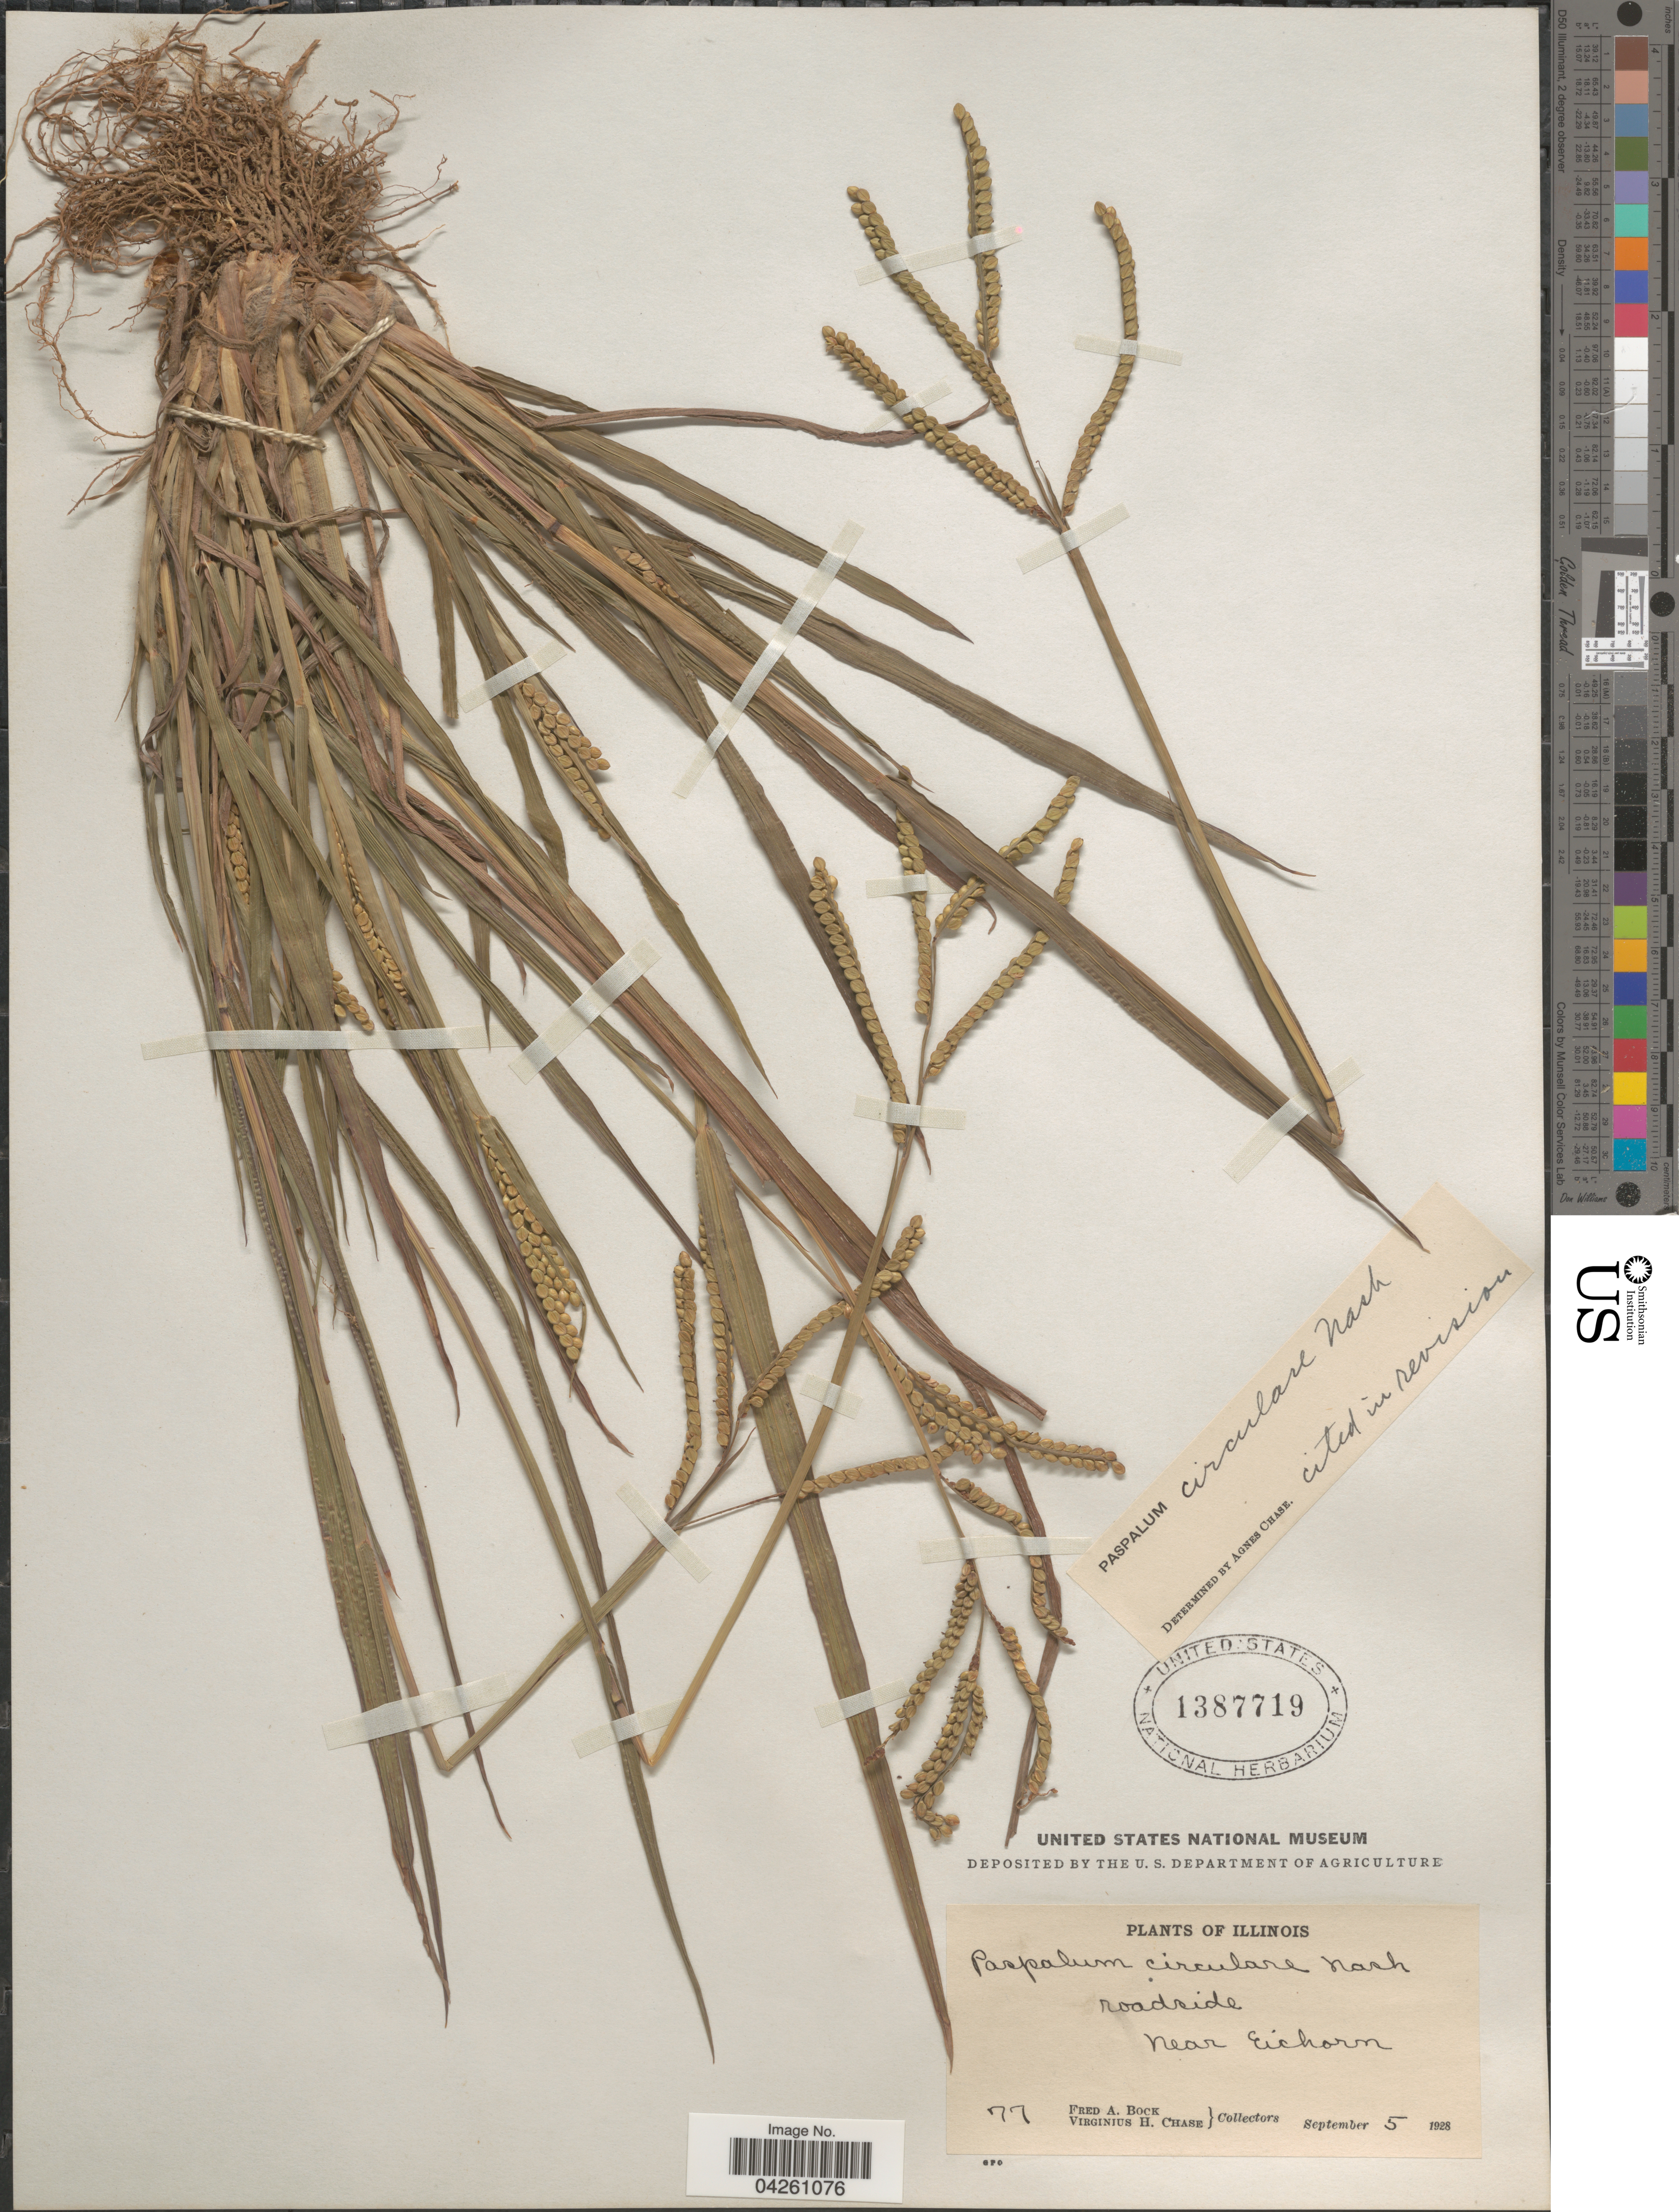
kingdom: Plantae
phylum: Tracheophyta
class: Liliopsida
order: Poales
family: Poaceae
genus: Paspalum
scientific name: Paspalum circulare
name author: Nash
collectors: F. Bock & V. H. Chase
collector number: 77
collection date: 1928-09-05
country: United States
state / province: Illinois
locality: Roadside near Eichorn.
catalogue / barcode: US 1387719